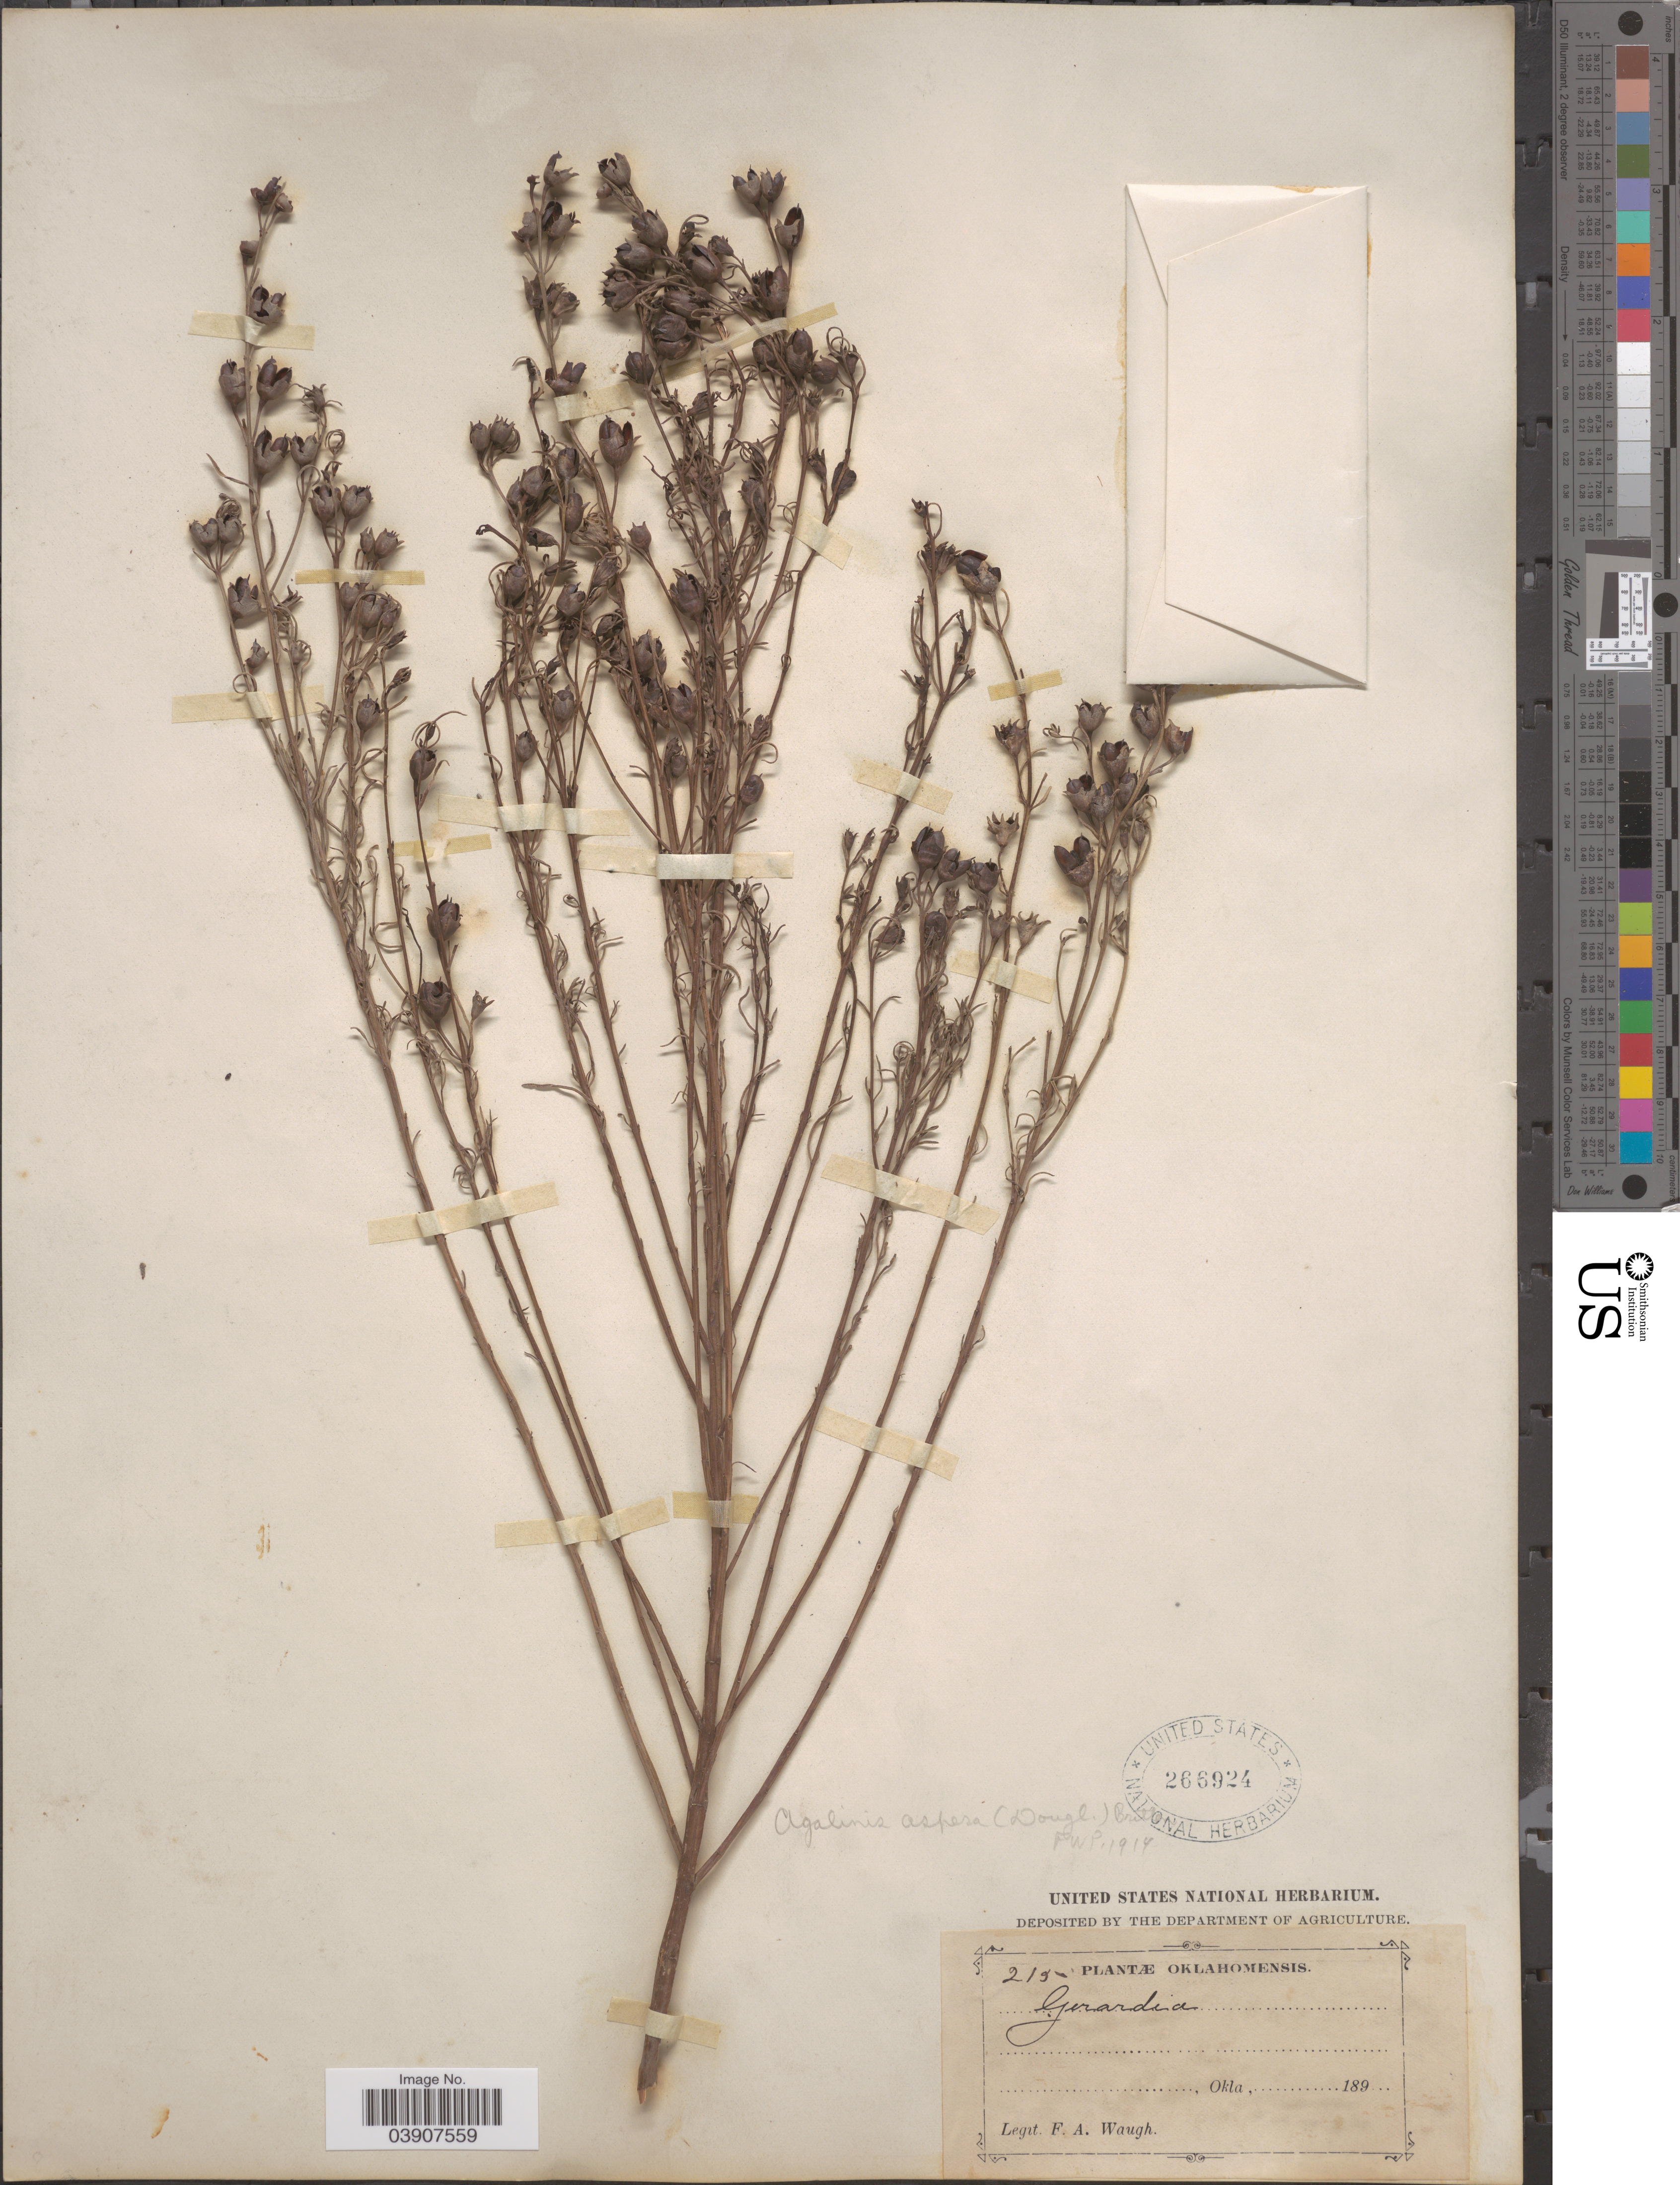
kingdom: Plantae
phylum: Tracheophyta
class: Magnoliopsida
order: Lamiales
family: Orobanchaceae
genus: Agalinis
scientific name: Agalinis aspera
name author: (Douglas ex Benth.) Britton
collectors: F. Waugh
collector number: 215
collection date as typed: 189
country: United States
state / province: Oklahoma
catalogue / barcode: US 266924